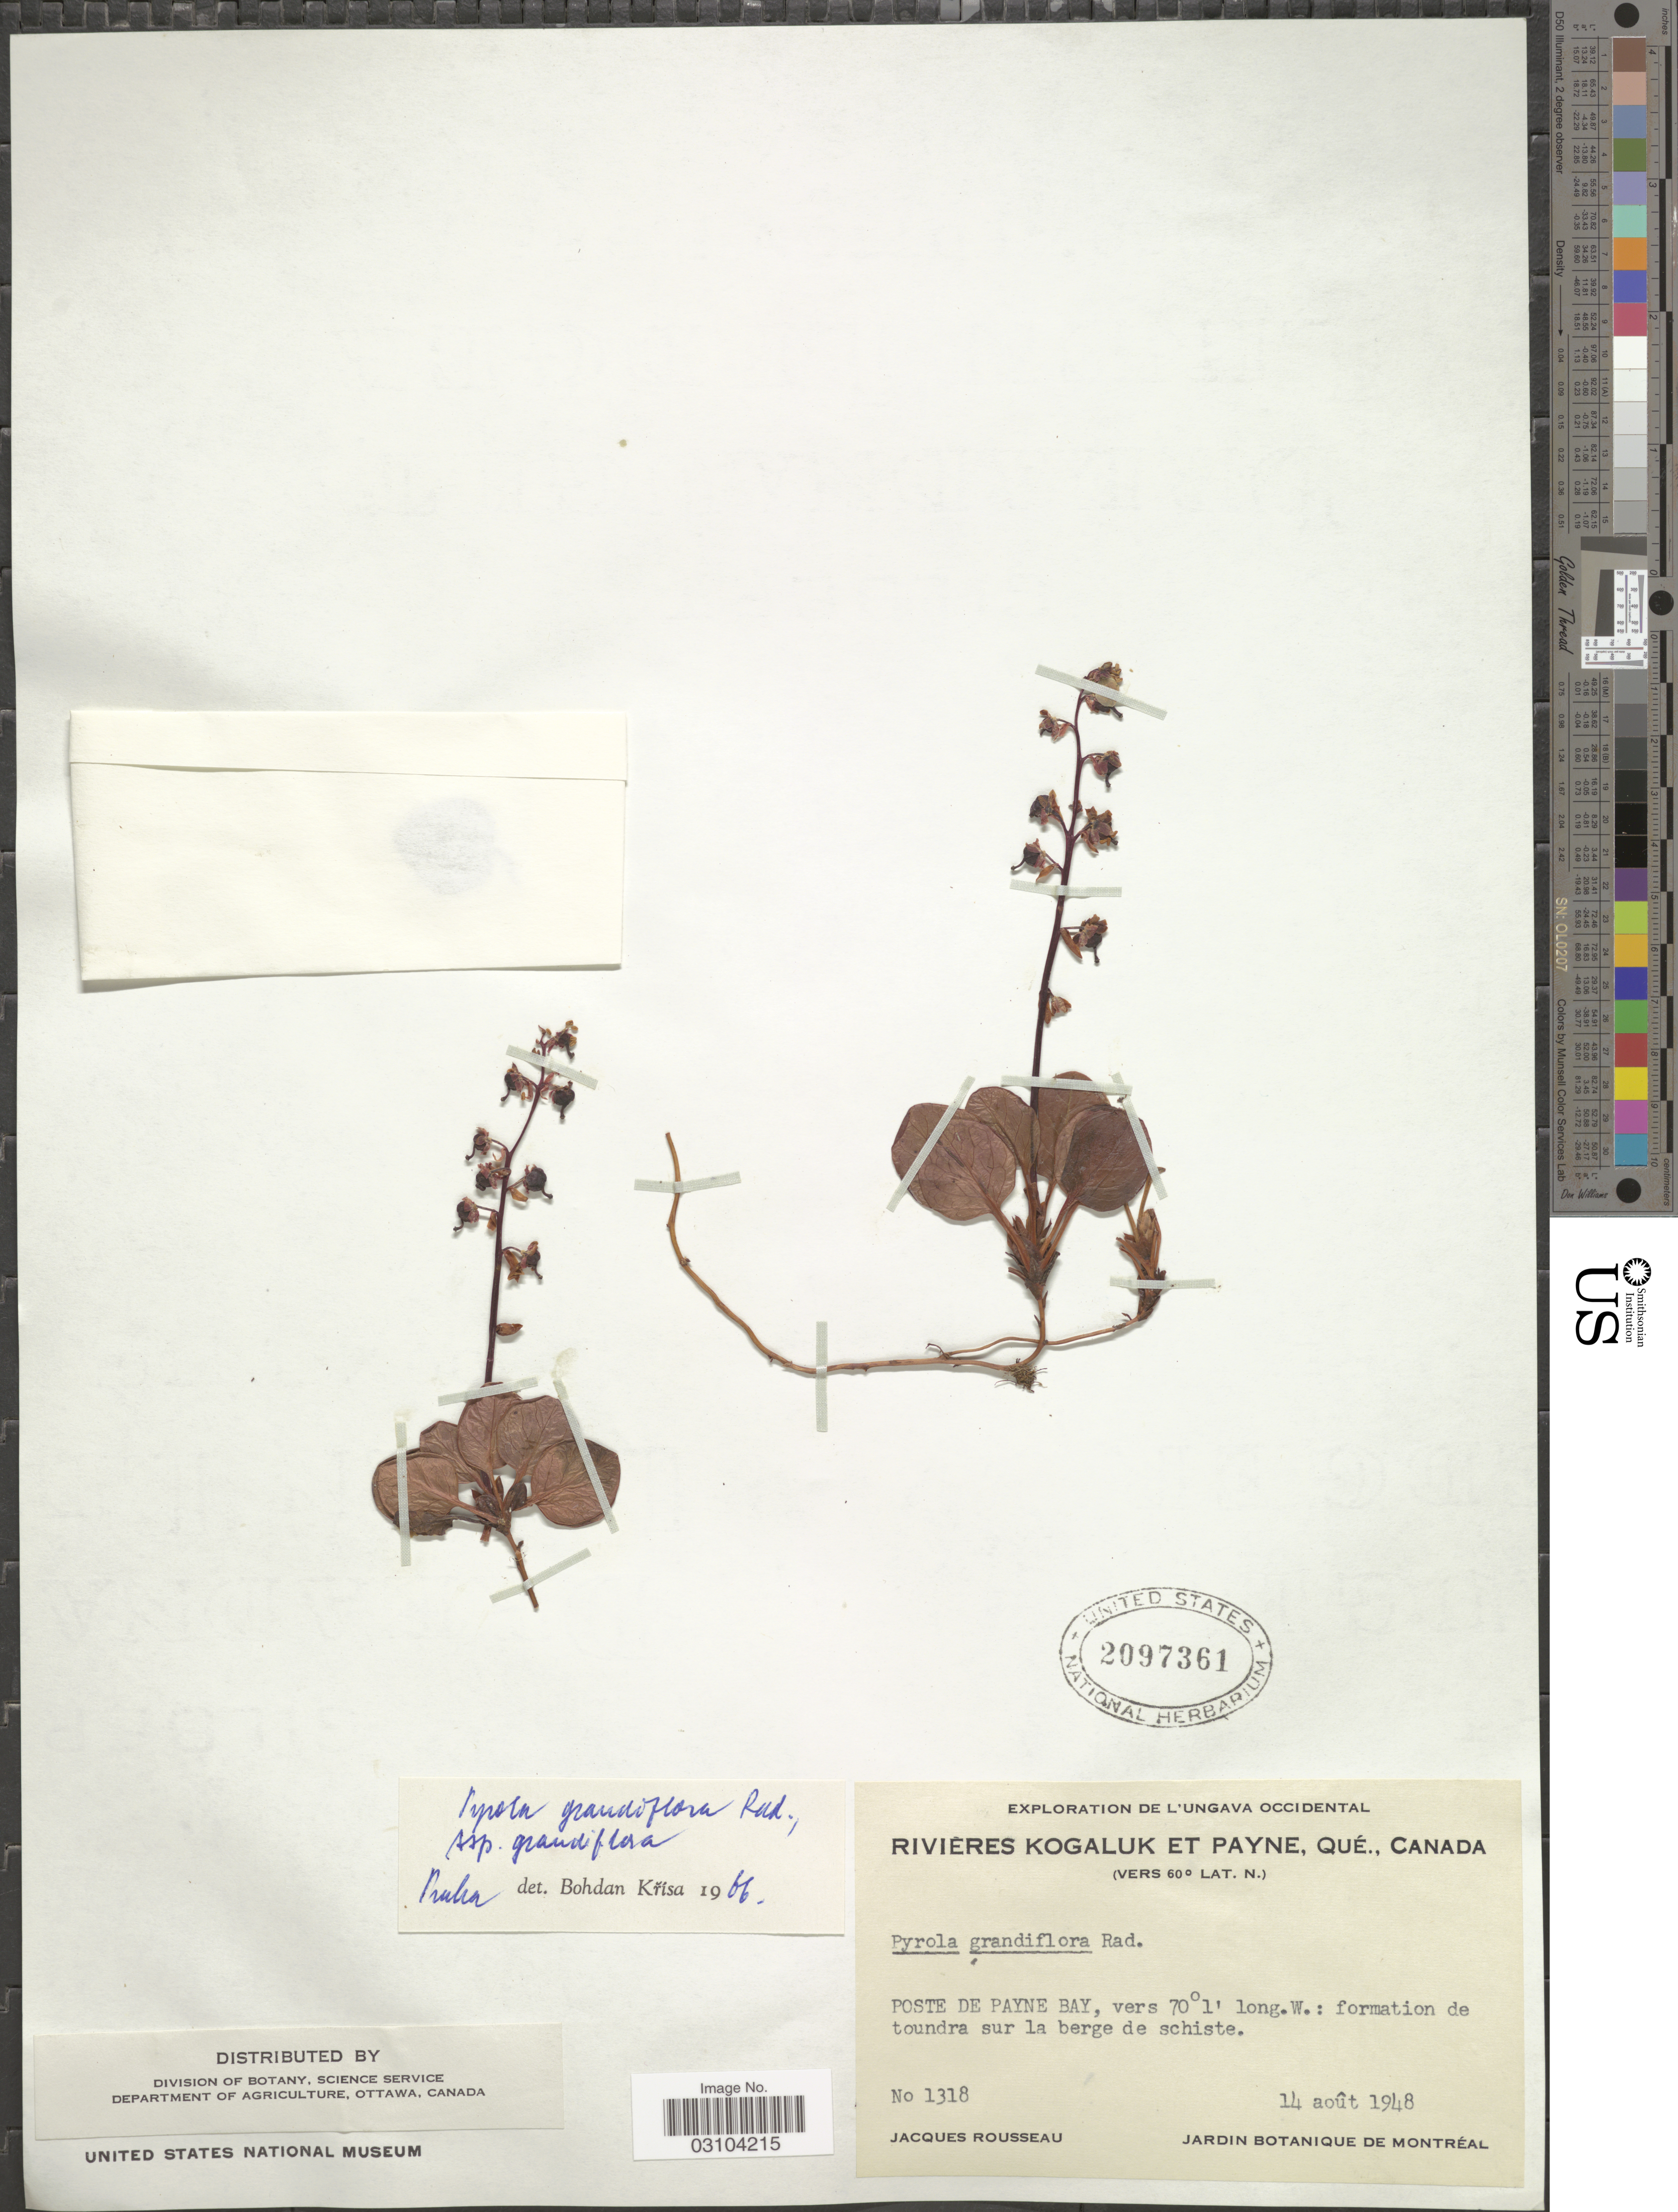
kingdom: Plantae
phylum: Tracheophyta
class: Magnoliopsida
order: Ericales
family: Ericaceae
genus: Pyrola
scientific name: Pyrola grandiflora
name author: Radius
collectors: J. Rousseau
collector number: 1318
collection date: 1948-08-14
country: Canada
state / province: Quebec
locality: Riviéres Kogaluk et Payne. Poste de Payne Bay.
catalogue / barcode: US 2097361